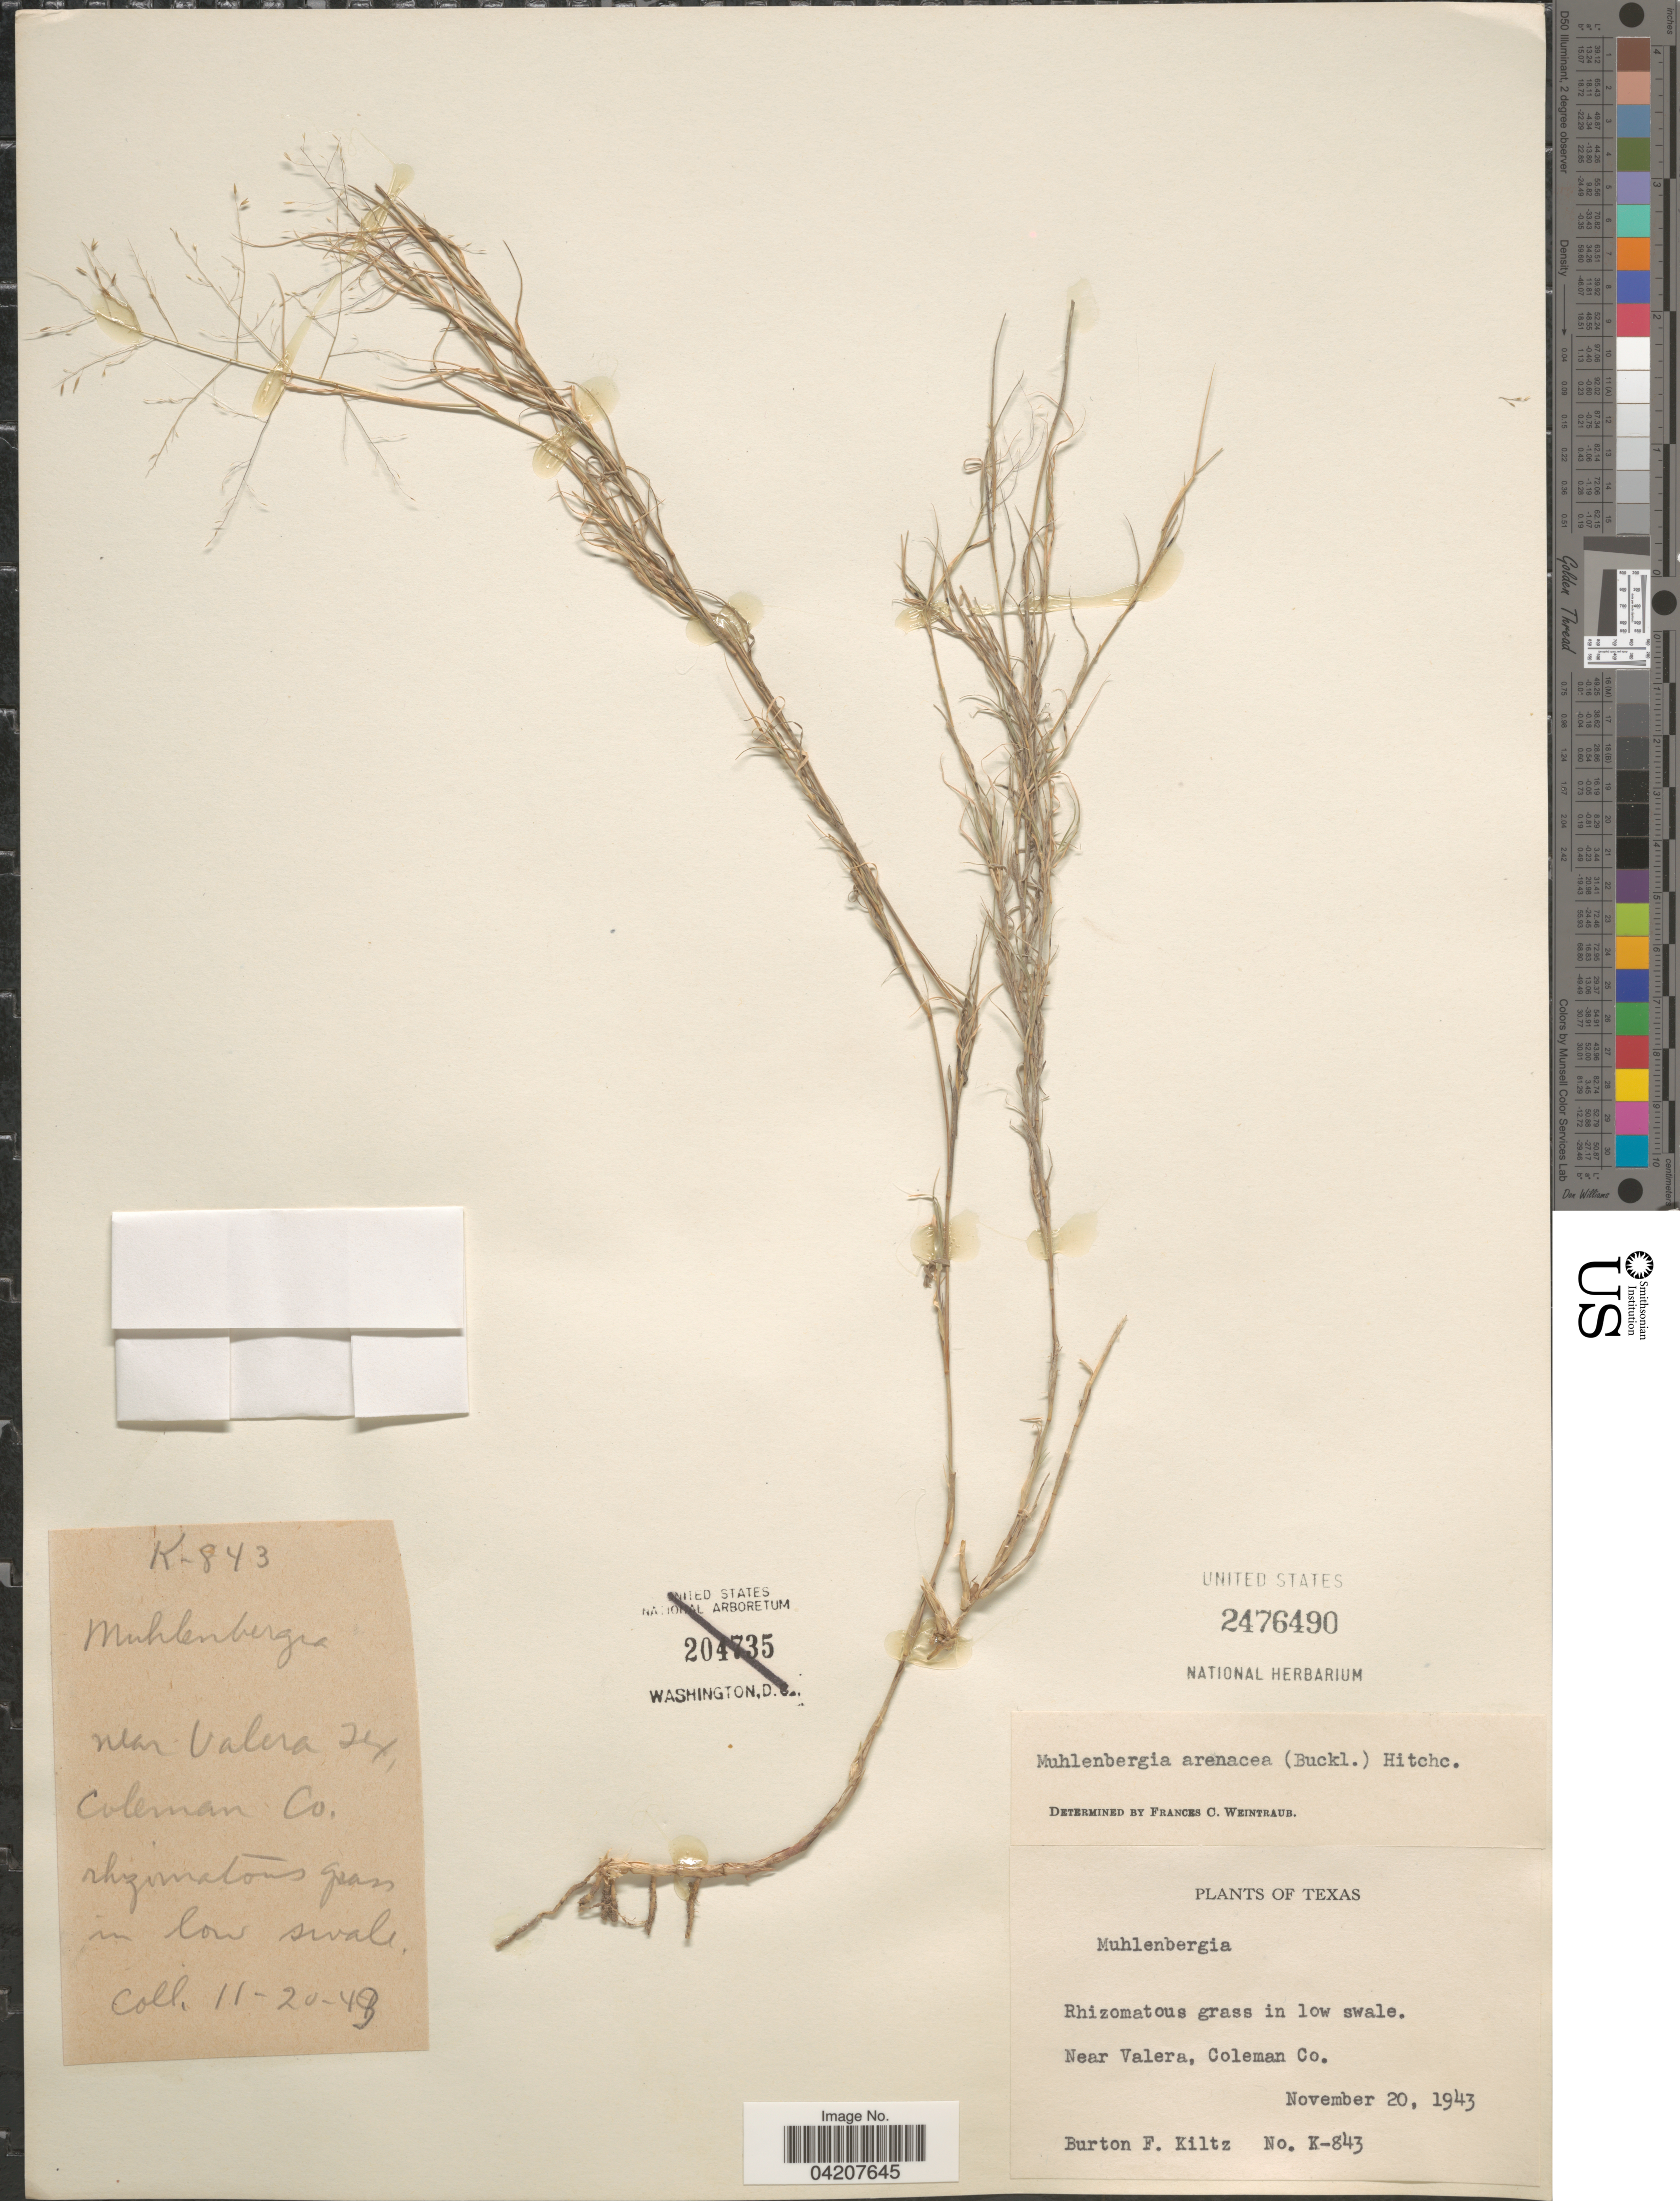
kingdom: Plantae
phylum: Tracheophyta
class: Liliopsida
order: Poales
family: Poaceae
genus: Muhlenbergia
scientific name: Muhlenbergia arenacea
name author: (Buckley) Hitchc.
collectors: B. Kiltz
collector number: K-843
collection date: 1943-11-20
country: United States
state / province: Texas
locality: Near Valera, Coleman Co.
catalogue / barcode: US 2476490